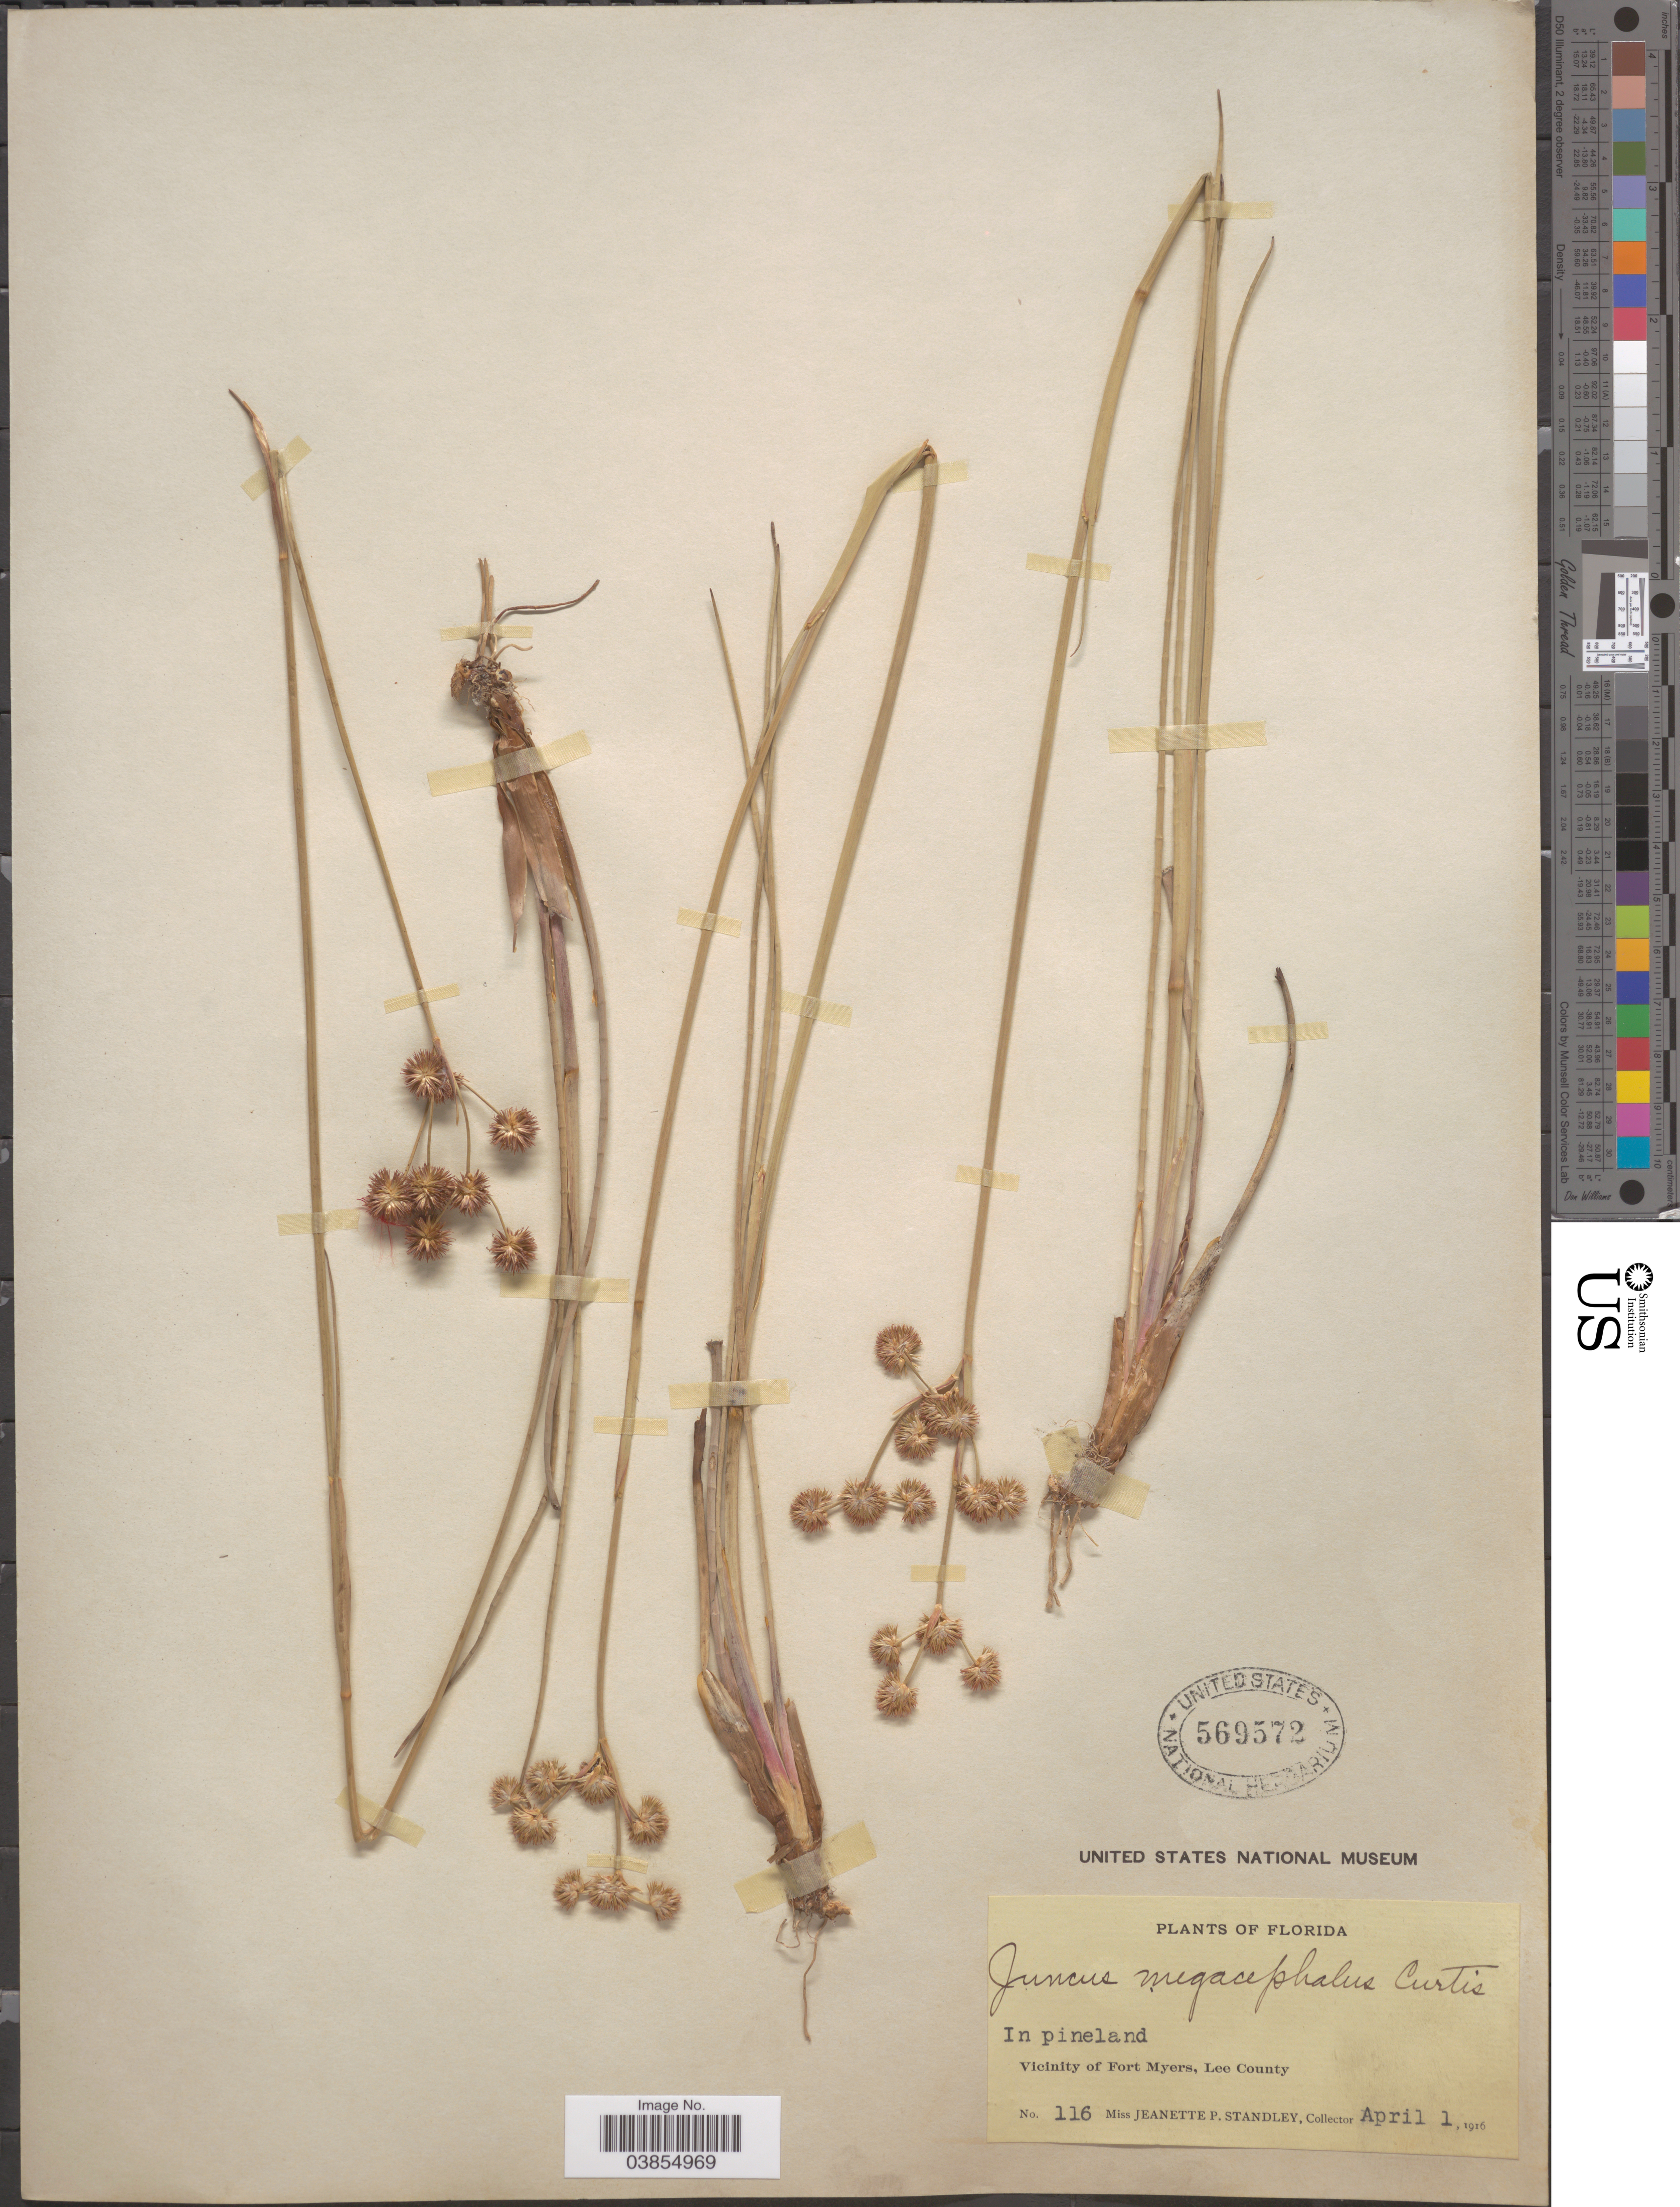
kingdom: Plantae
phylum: Tracheophyta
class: Liliopsida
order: Poales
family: Juncaceae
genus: Juncus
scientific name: Juncus megacephalus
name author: M.A. Curtis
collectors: J. P. Standley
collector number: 116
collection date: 1916-04-01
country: United States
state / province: Florida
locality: In pineland. Vicinity of Fort Myers, Lee County.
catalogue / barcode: US 569572